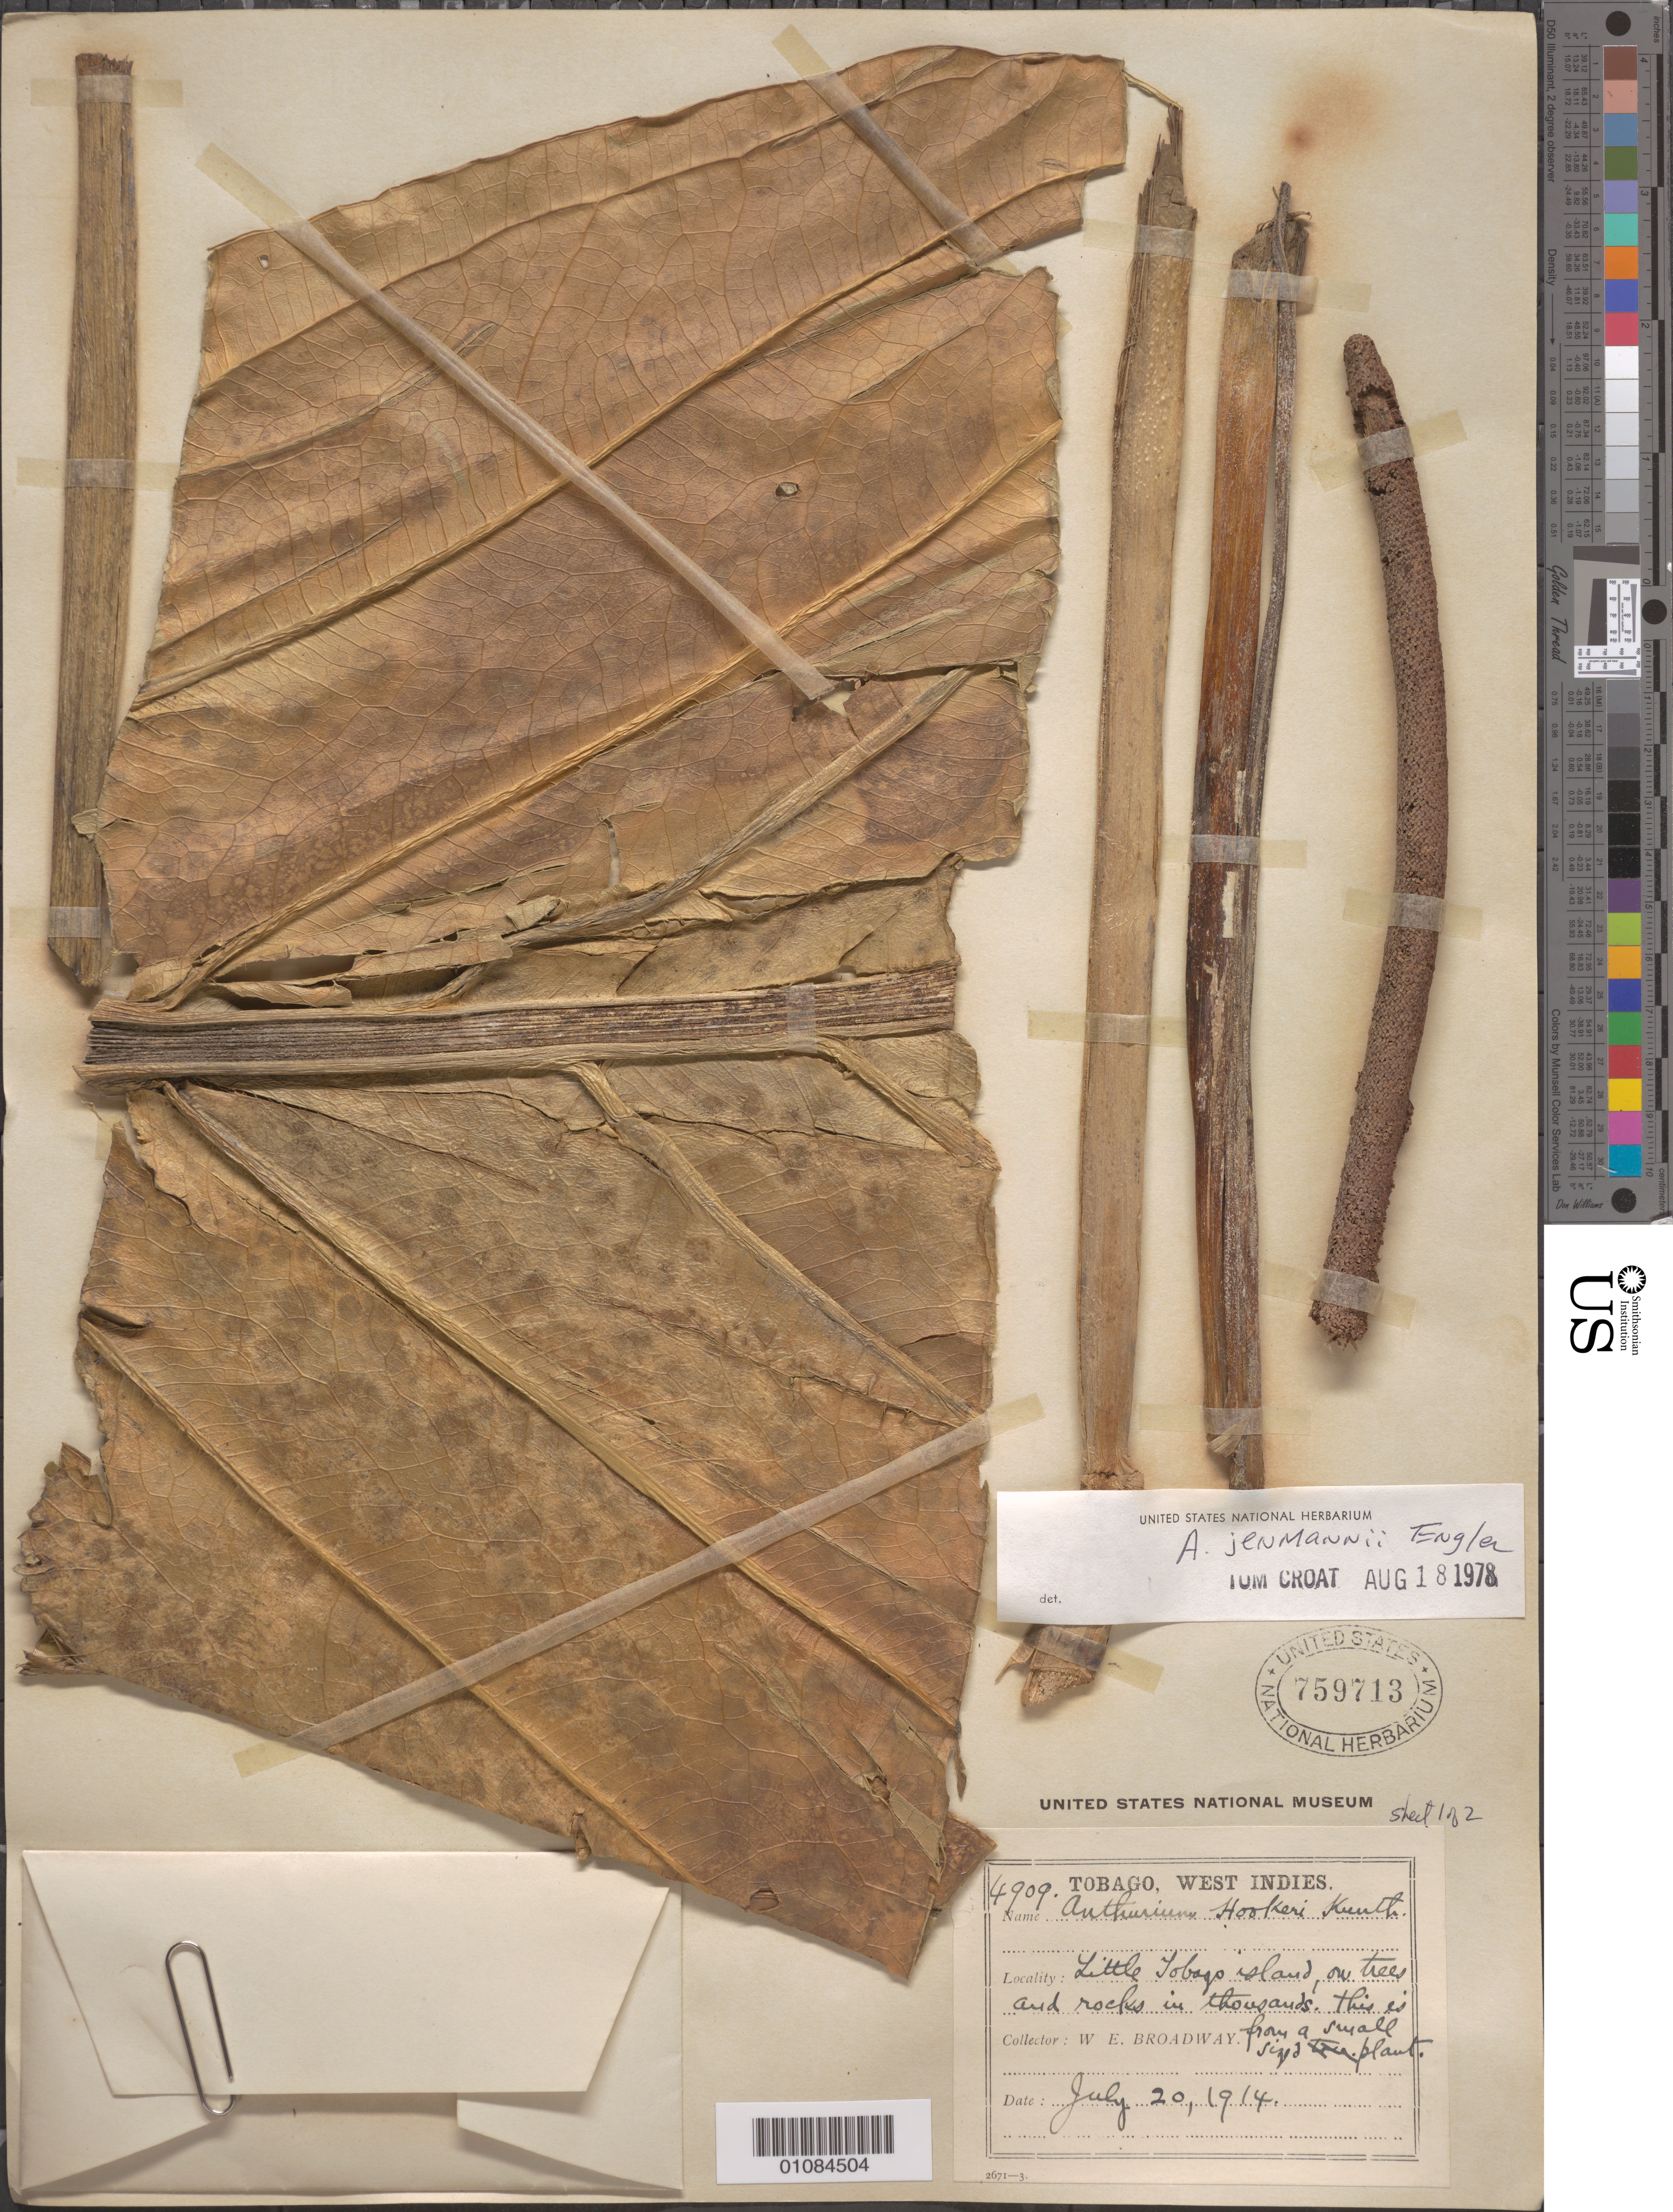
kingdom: Plantae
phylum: Tracheophyta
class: Liliopsida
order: Alismatales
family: Araceae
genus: Anthurium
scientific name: Anthurium jenmanii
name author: Engl.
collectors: W. E. Broadway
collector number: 4909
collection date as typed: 20 Jul 1914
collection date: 1914-07-20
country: Trinidad and Tobago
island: Tobago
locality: Little Tobago island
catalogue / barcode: US 759713